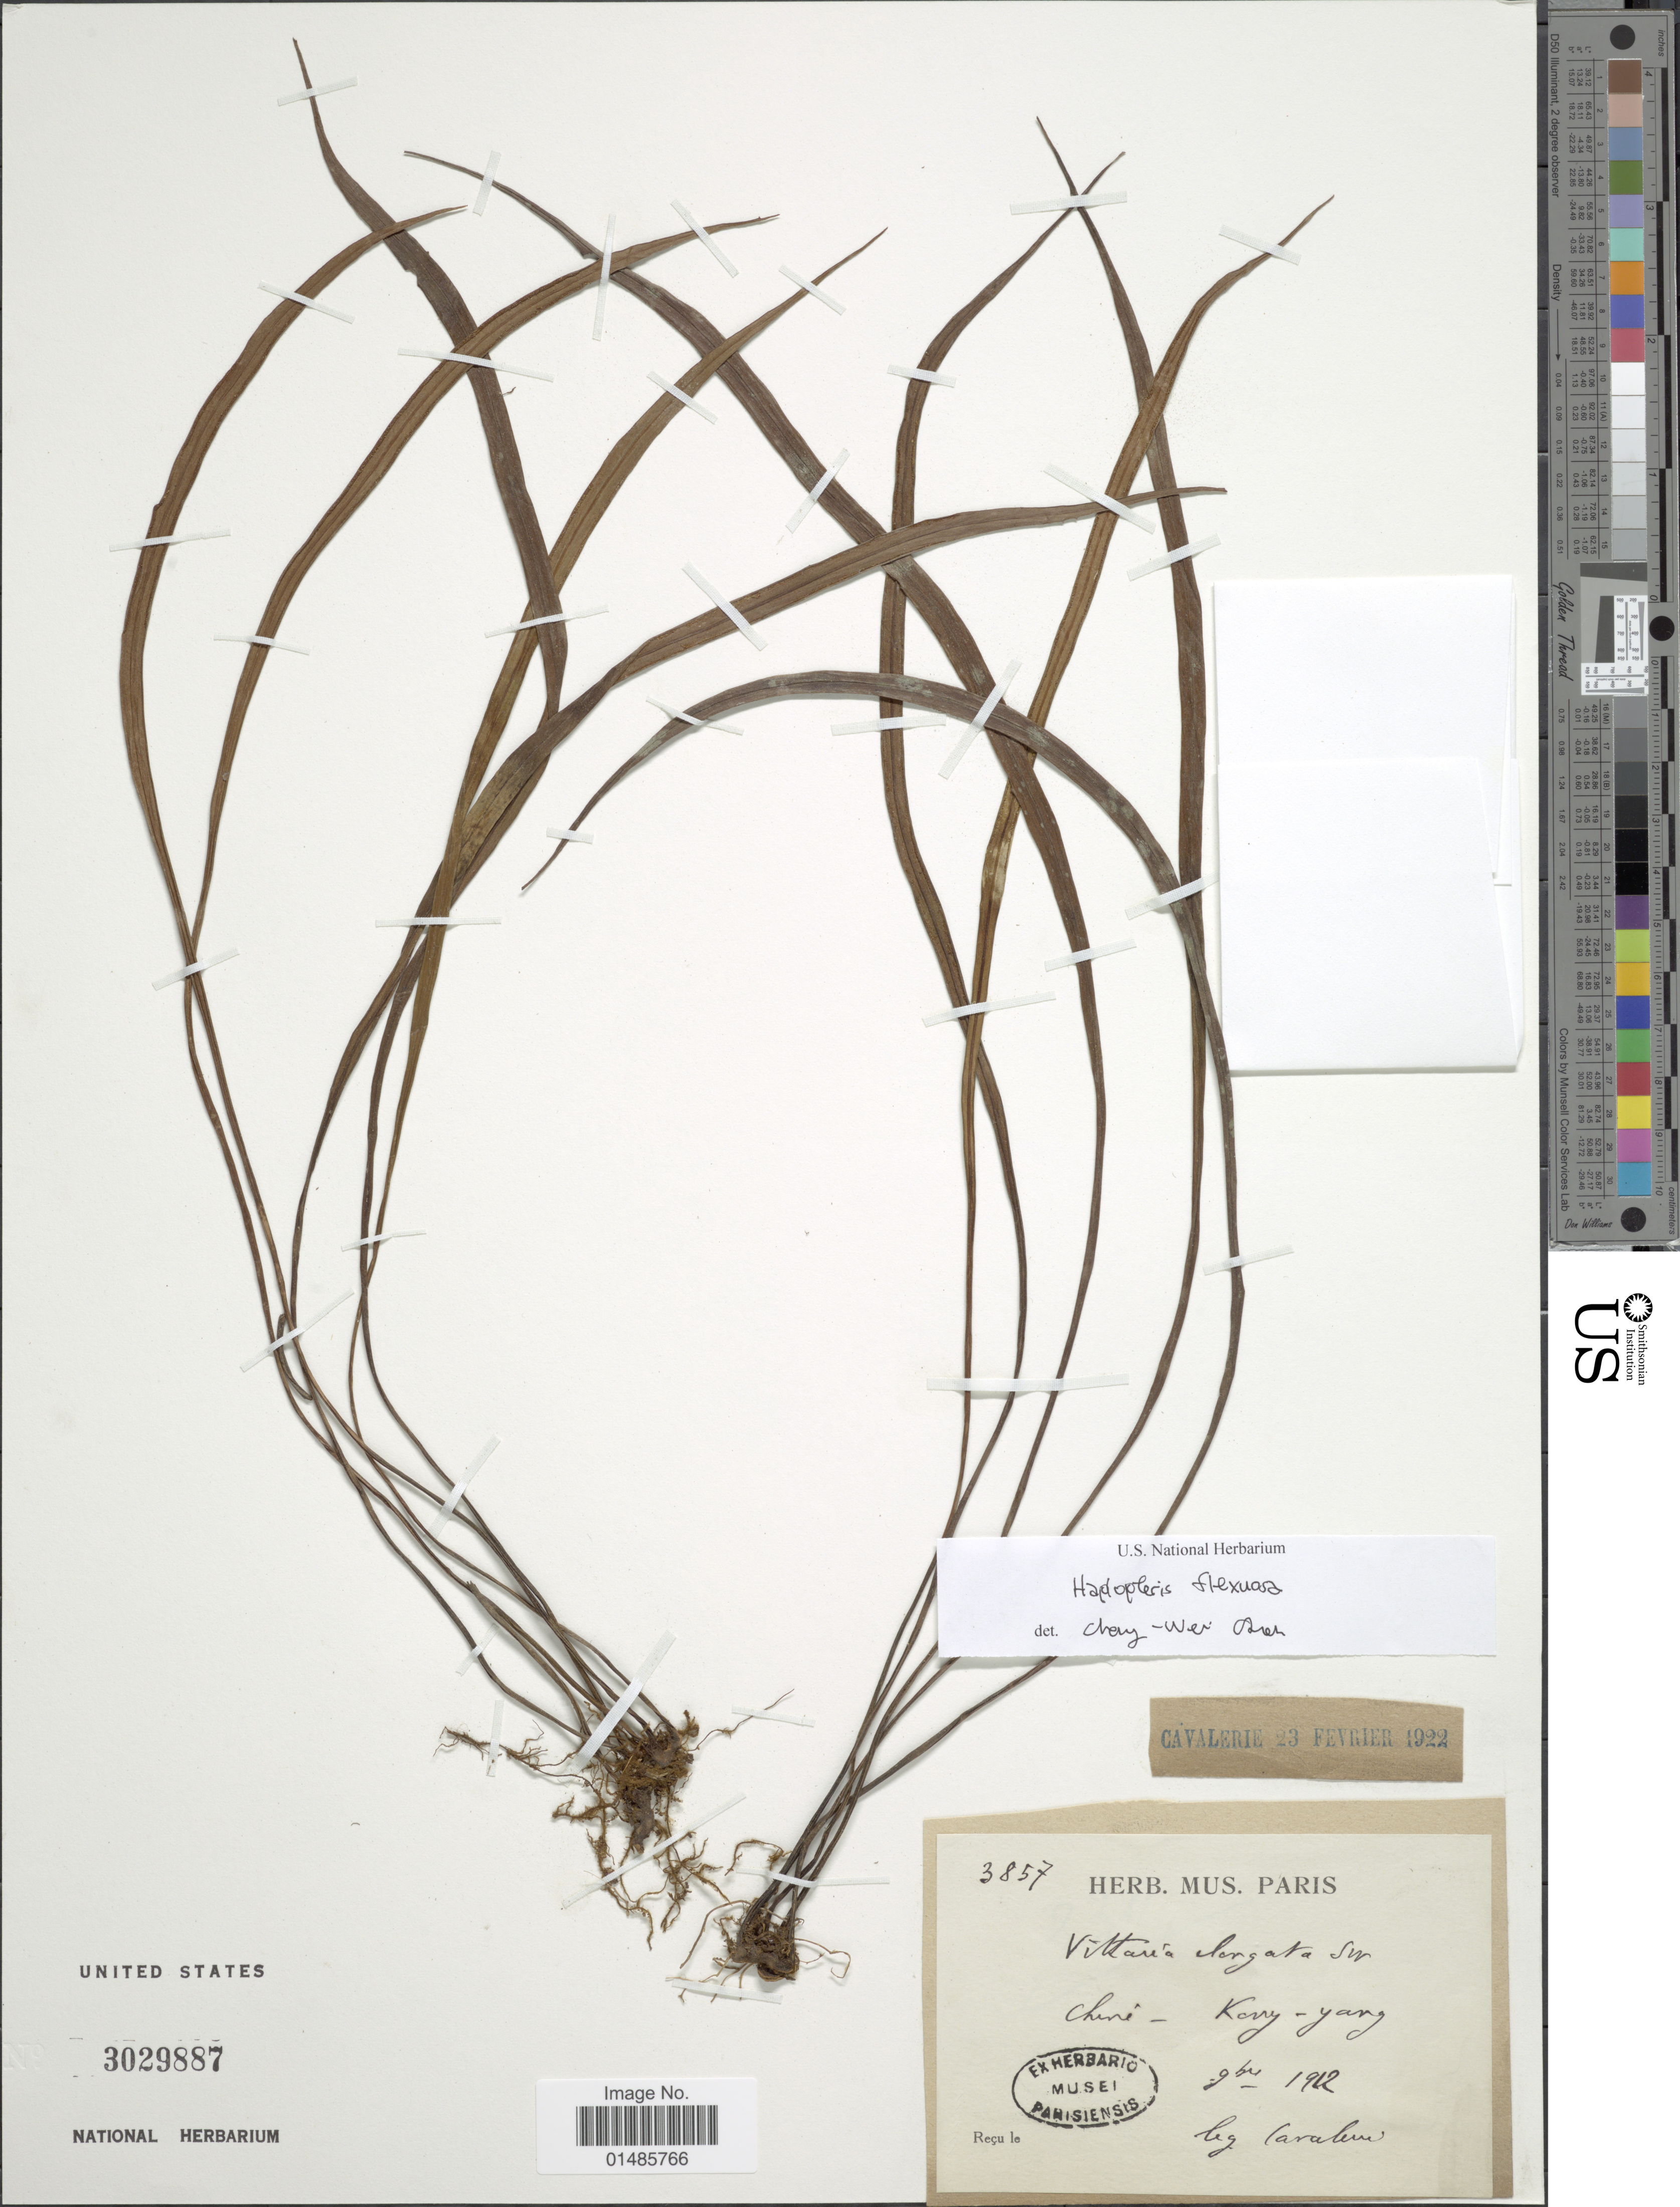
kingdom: Plantae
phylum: Tracheophyta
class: Polypodiopsida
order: Polypodiales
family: Pteridaceae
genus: Haplopteris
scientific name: Haplopteris flexuosa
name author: (Fée) E.H. Crane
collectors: Cavalier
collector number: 3857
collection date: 1912-11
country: China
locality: Korry-yang. [interpreted]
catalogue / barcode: US 30298810